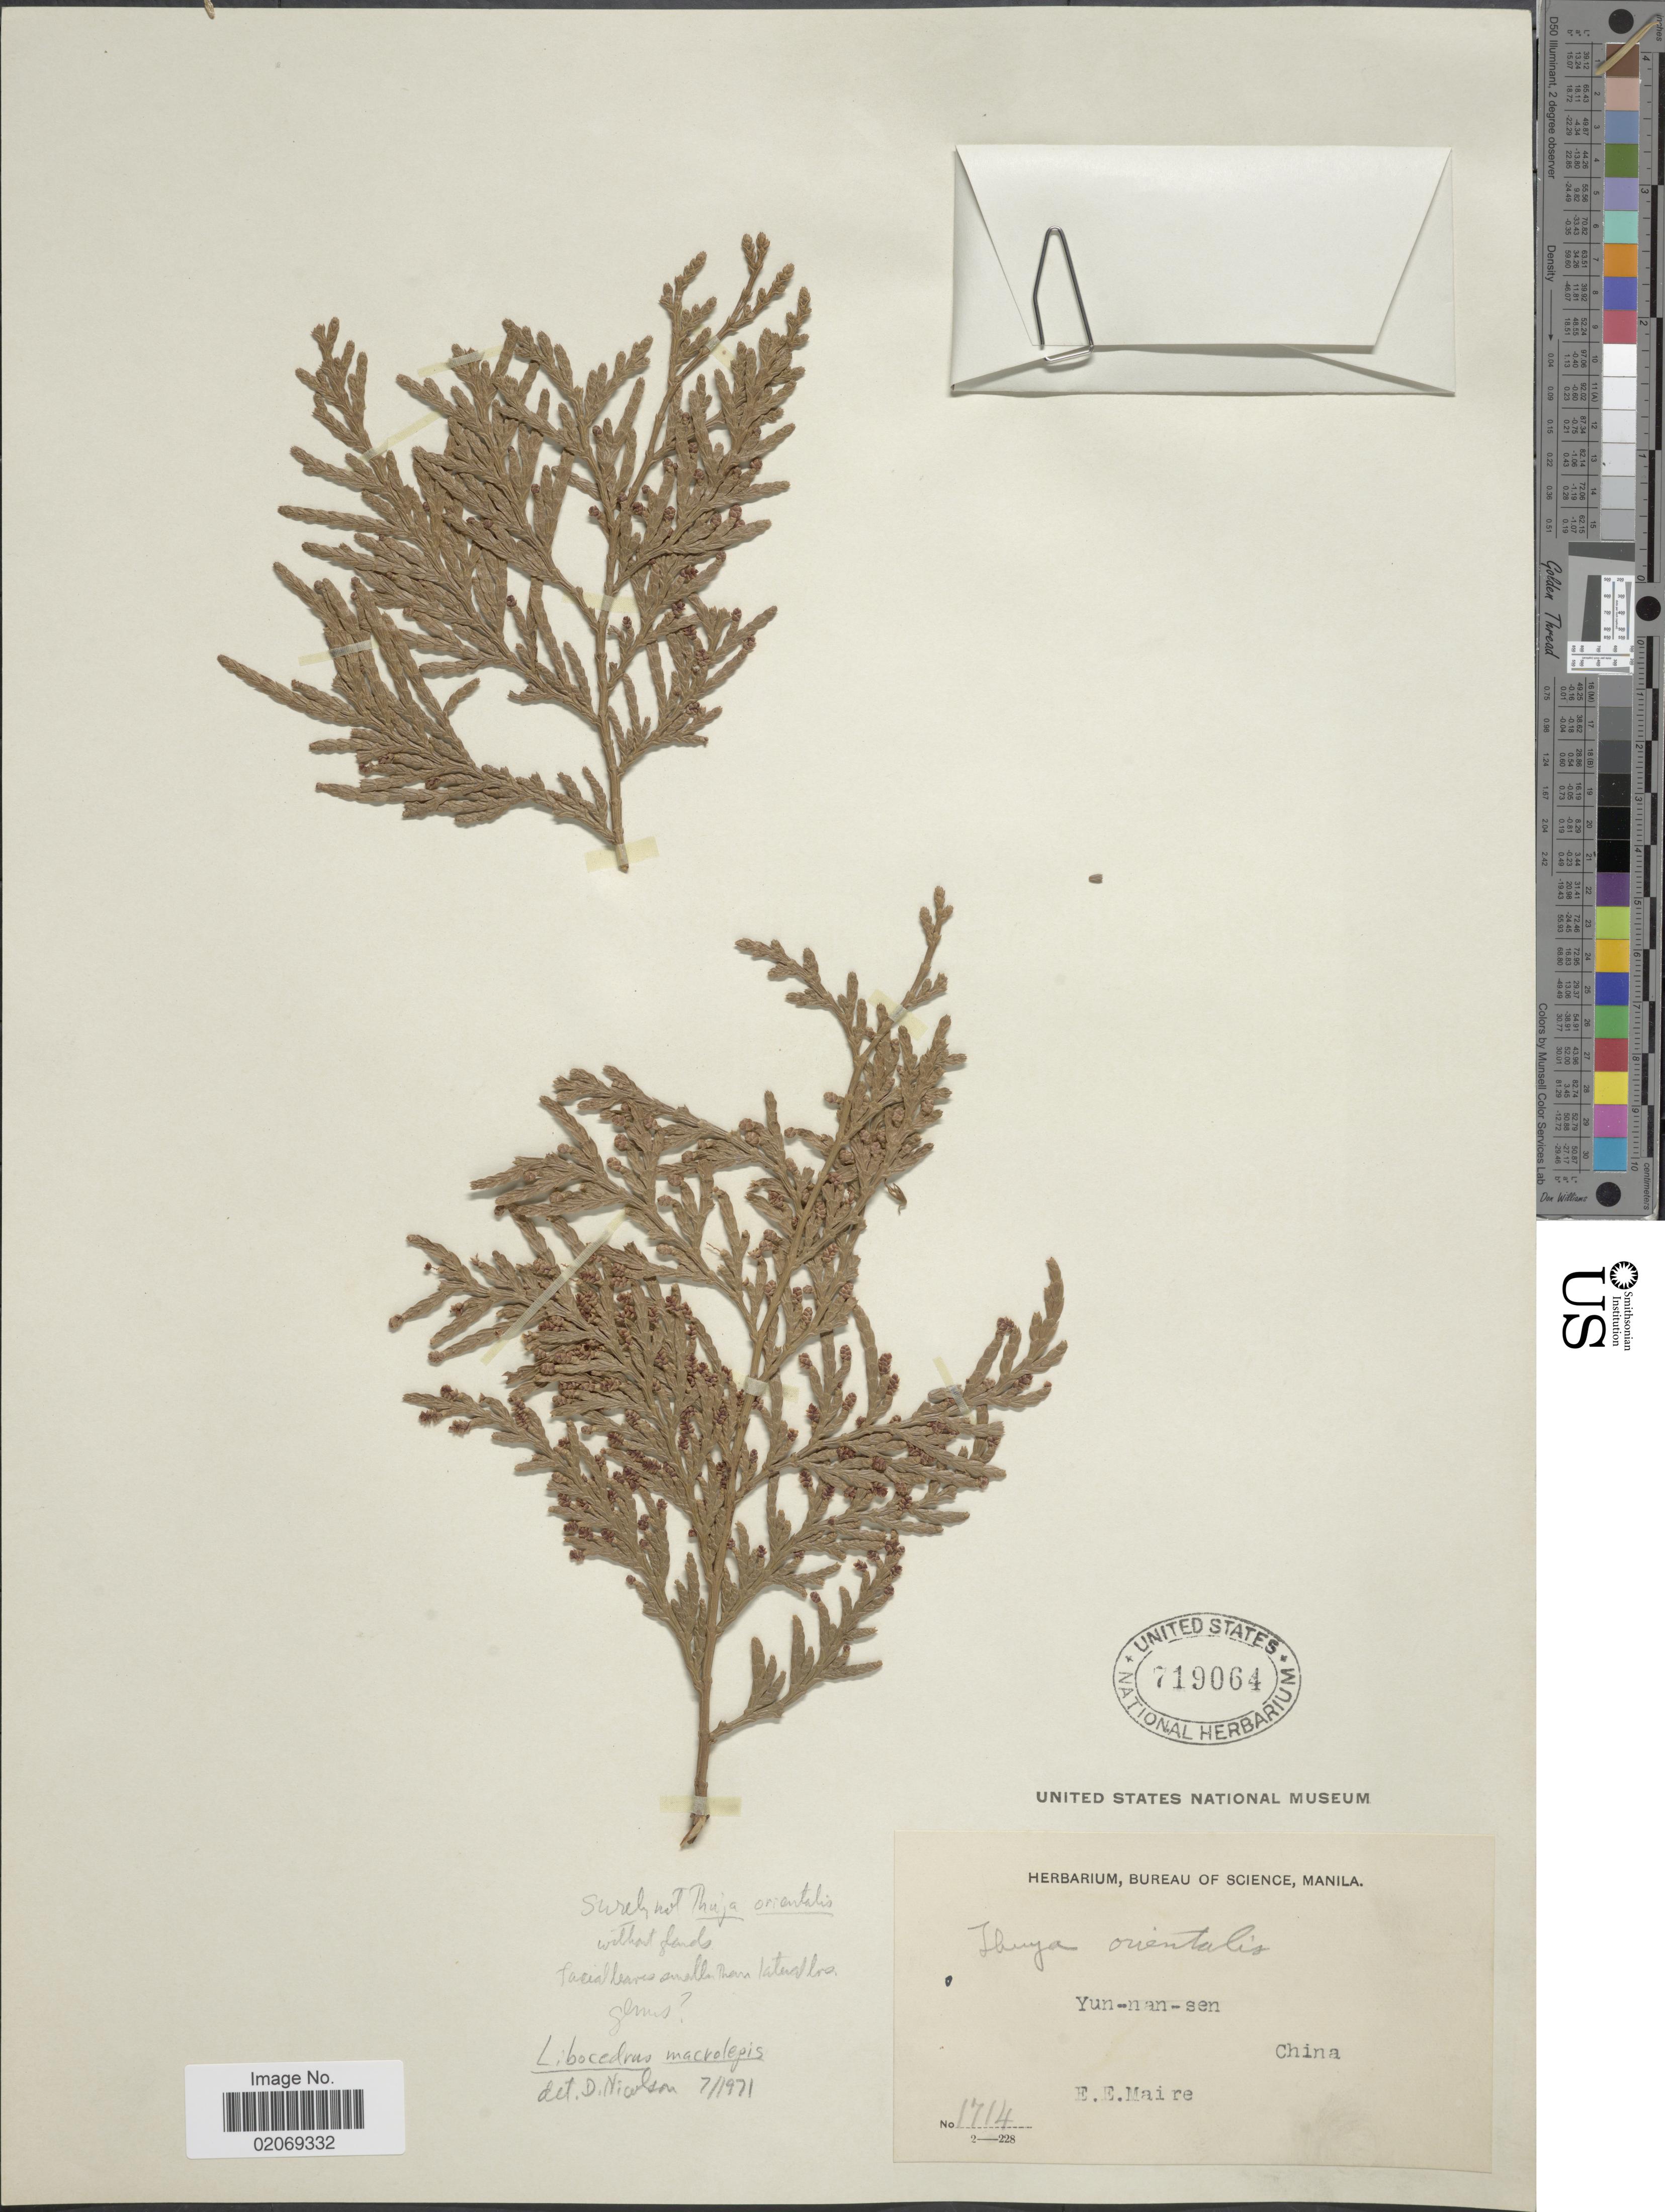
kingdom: Plantae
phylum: Tracheophyta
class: Pinopsida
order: Pinales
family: Cupressaceae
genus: Libocedrus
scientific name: Libocedrus macrolepsis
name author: (Kurz) Benth. & Hook. f.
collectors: E. E. Maire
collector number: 1714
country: China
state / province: Yunnan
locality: Yun-nan-sen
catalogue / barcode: US 719064